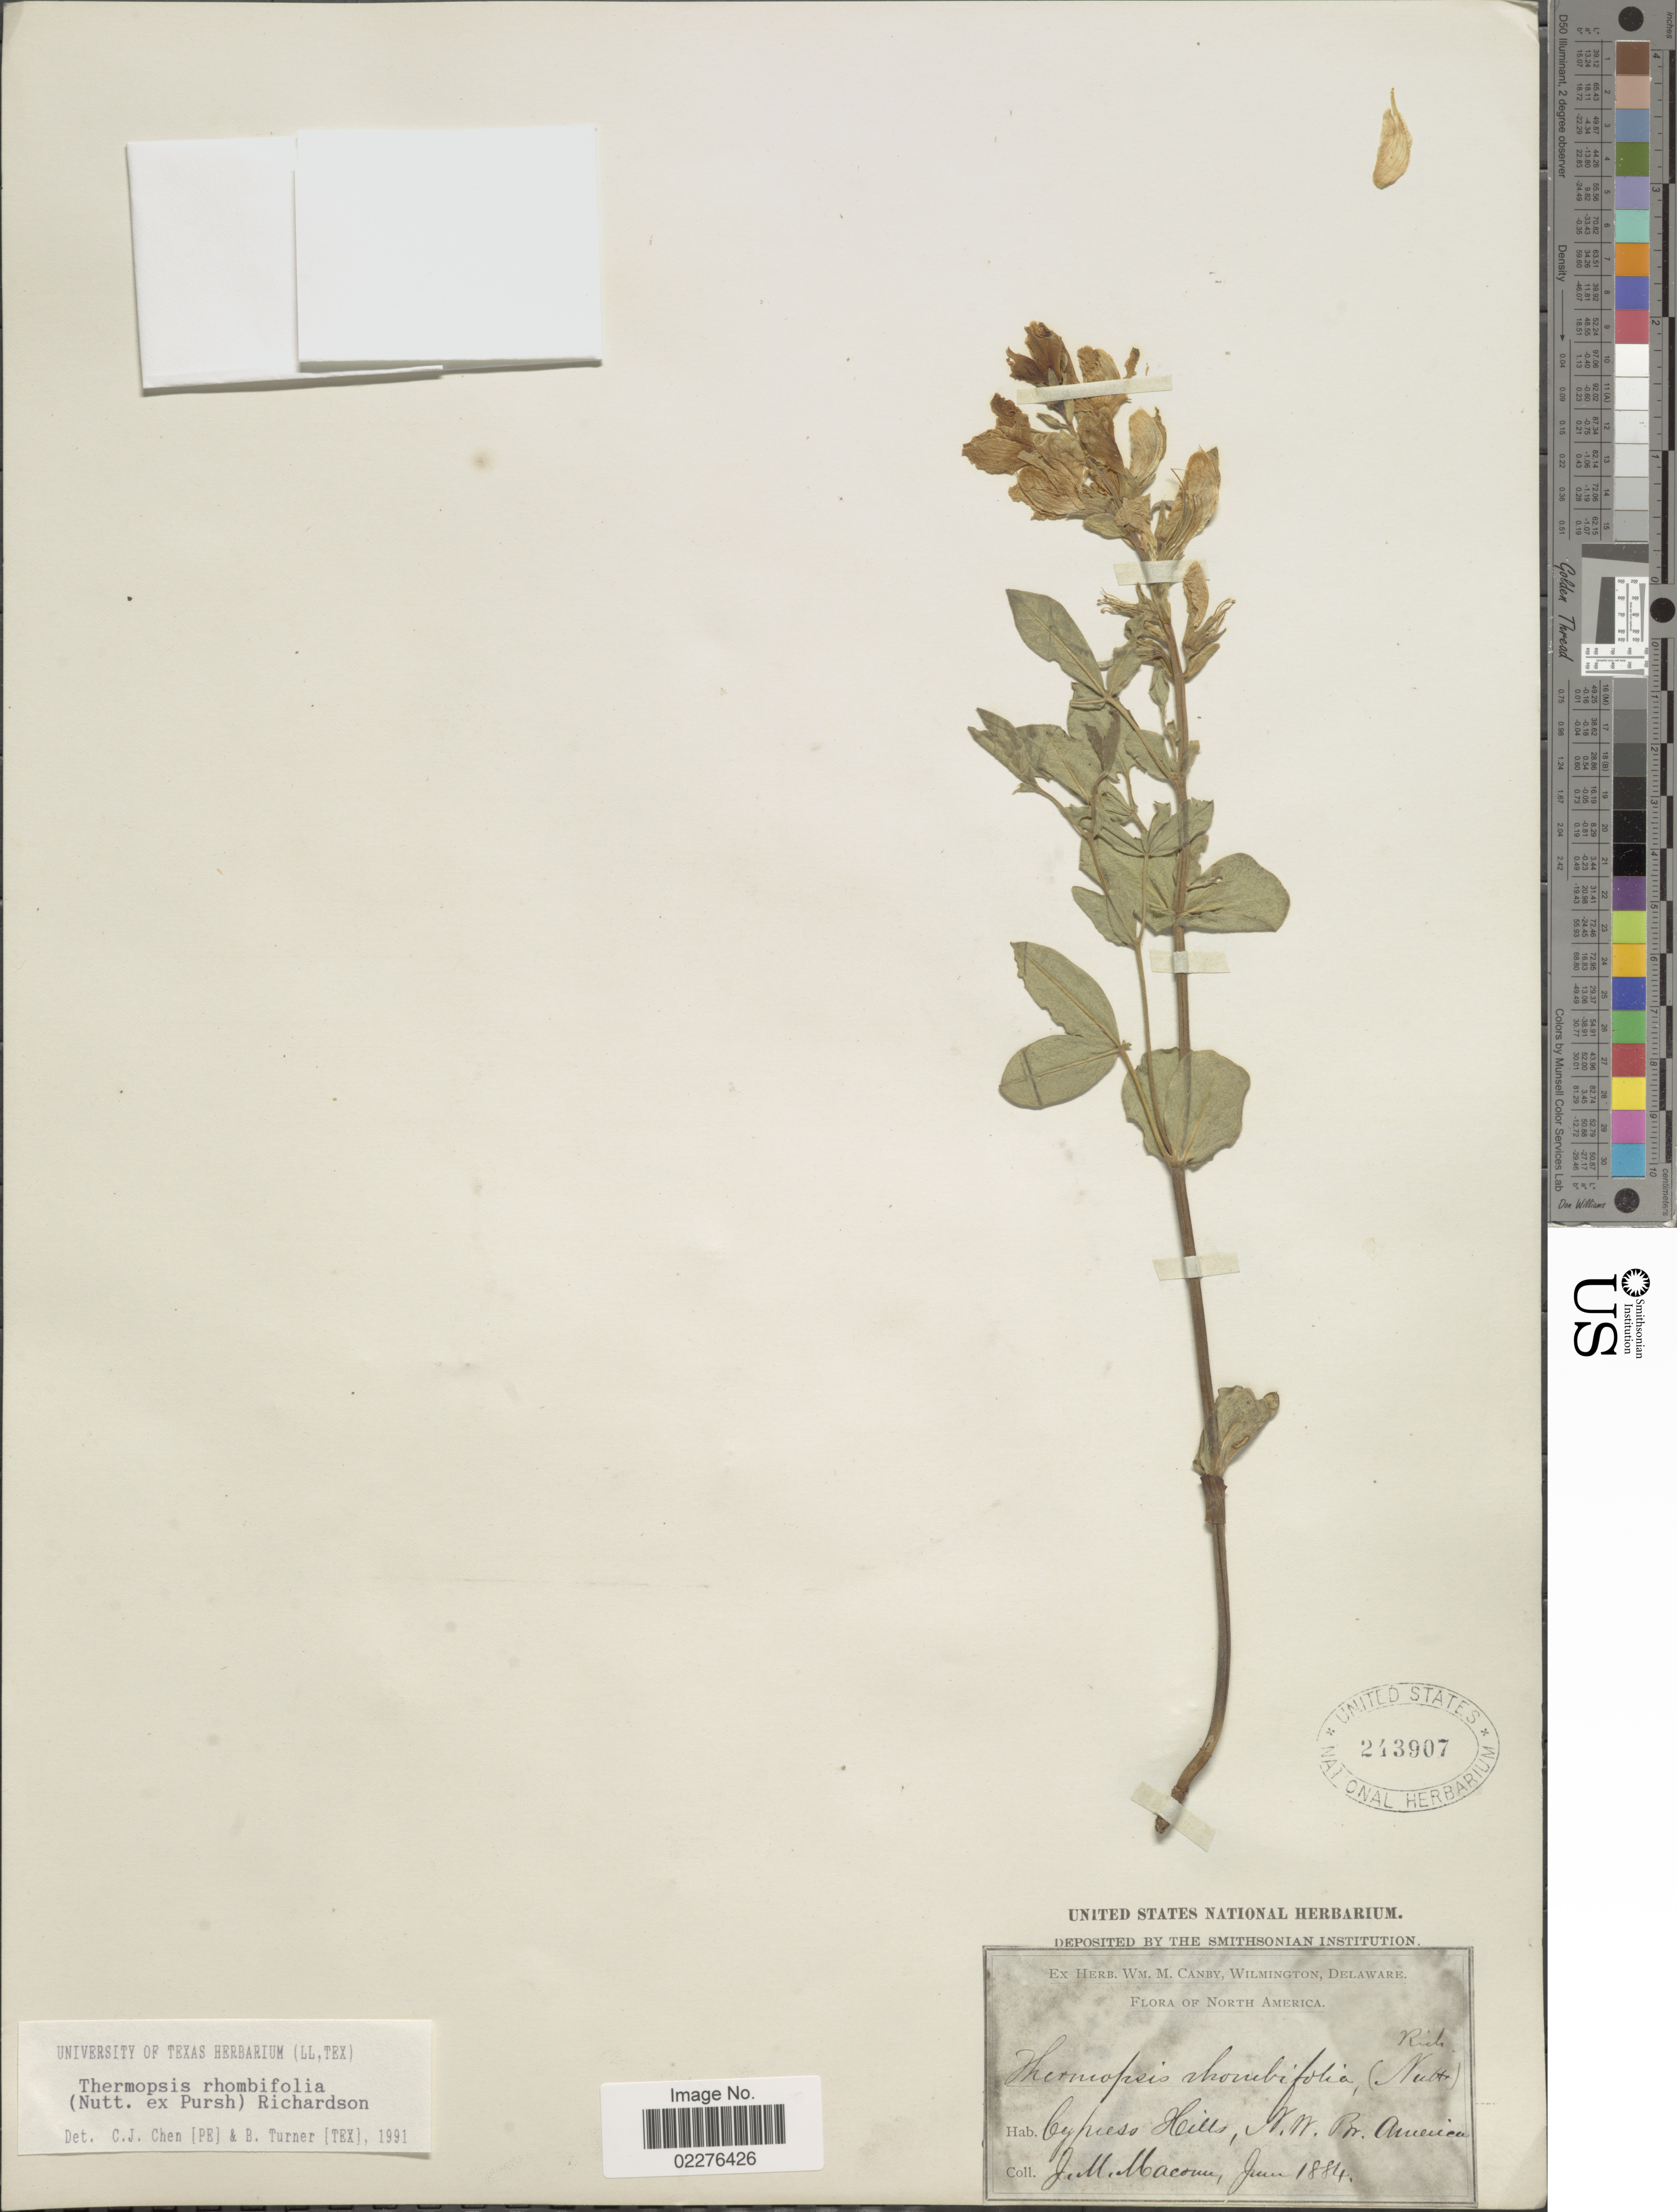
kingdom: Plantae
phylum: Tracheophyta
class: Magnoliopsida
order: Fabales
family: Fabaceae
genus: Thermopsis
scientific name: Thermopsis rhombifolia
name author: Richardson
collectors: J. M. Macoun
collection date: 1884-06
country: Canada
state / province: New Brunswick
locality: Cypress Hills, N.W. Br. America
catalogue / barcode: US 243907